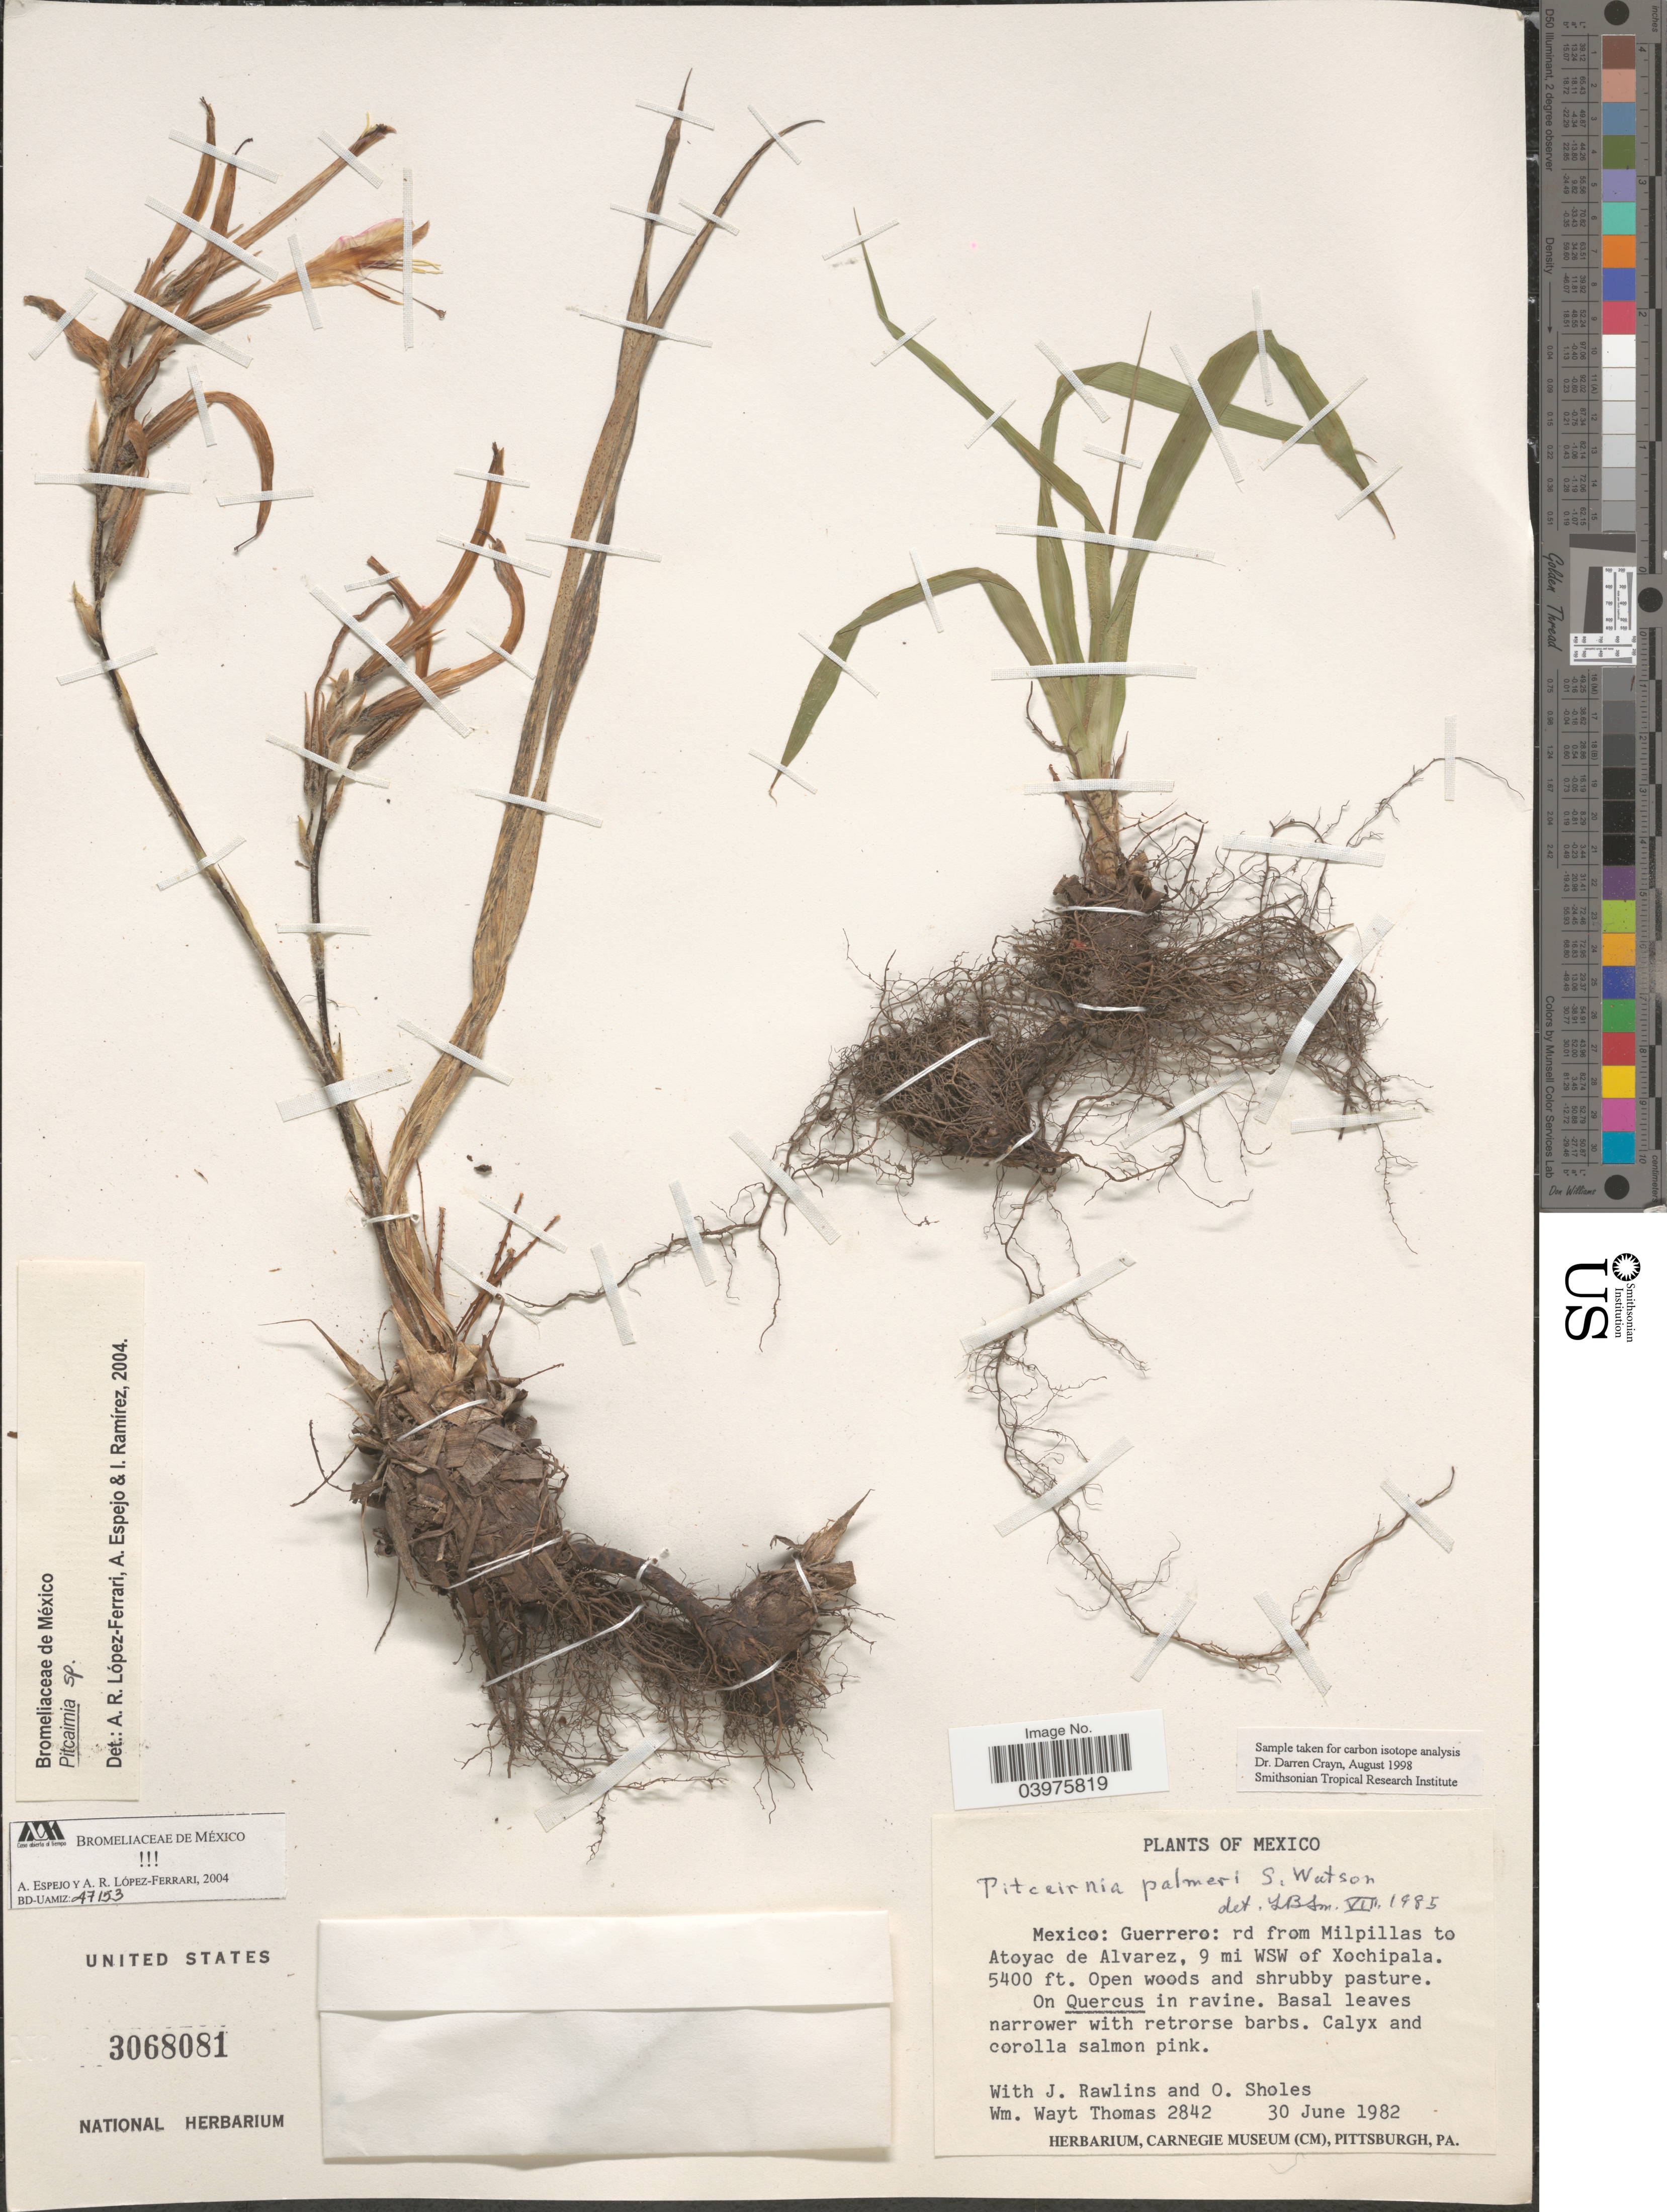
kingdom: Plantae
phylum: Tracheophyta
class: Liliopsida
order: Poales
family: Bromeliaceae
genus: Pitcairnia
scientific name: Pitcairnia sp.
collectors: W. W. Thomas, J. Rawlins & O. Sholes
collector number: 2842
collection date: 1982-06-30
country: Mexico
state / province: Guerrero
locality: Rd from Milpillas to Atoyac de Alvarez, 9 mi WSW of Xochipala.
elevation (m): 1646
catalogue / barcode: US 3068081